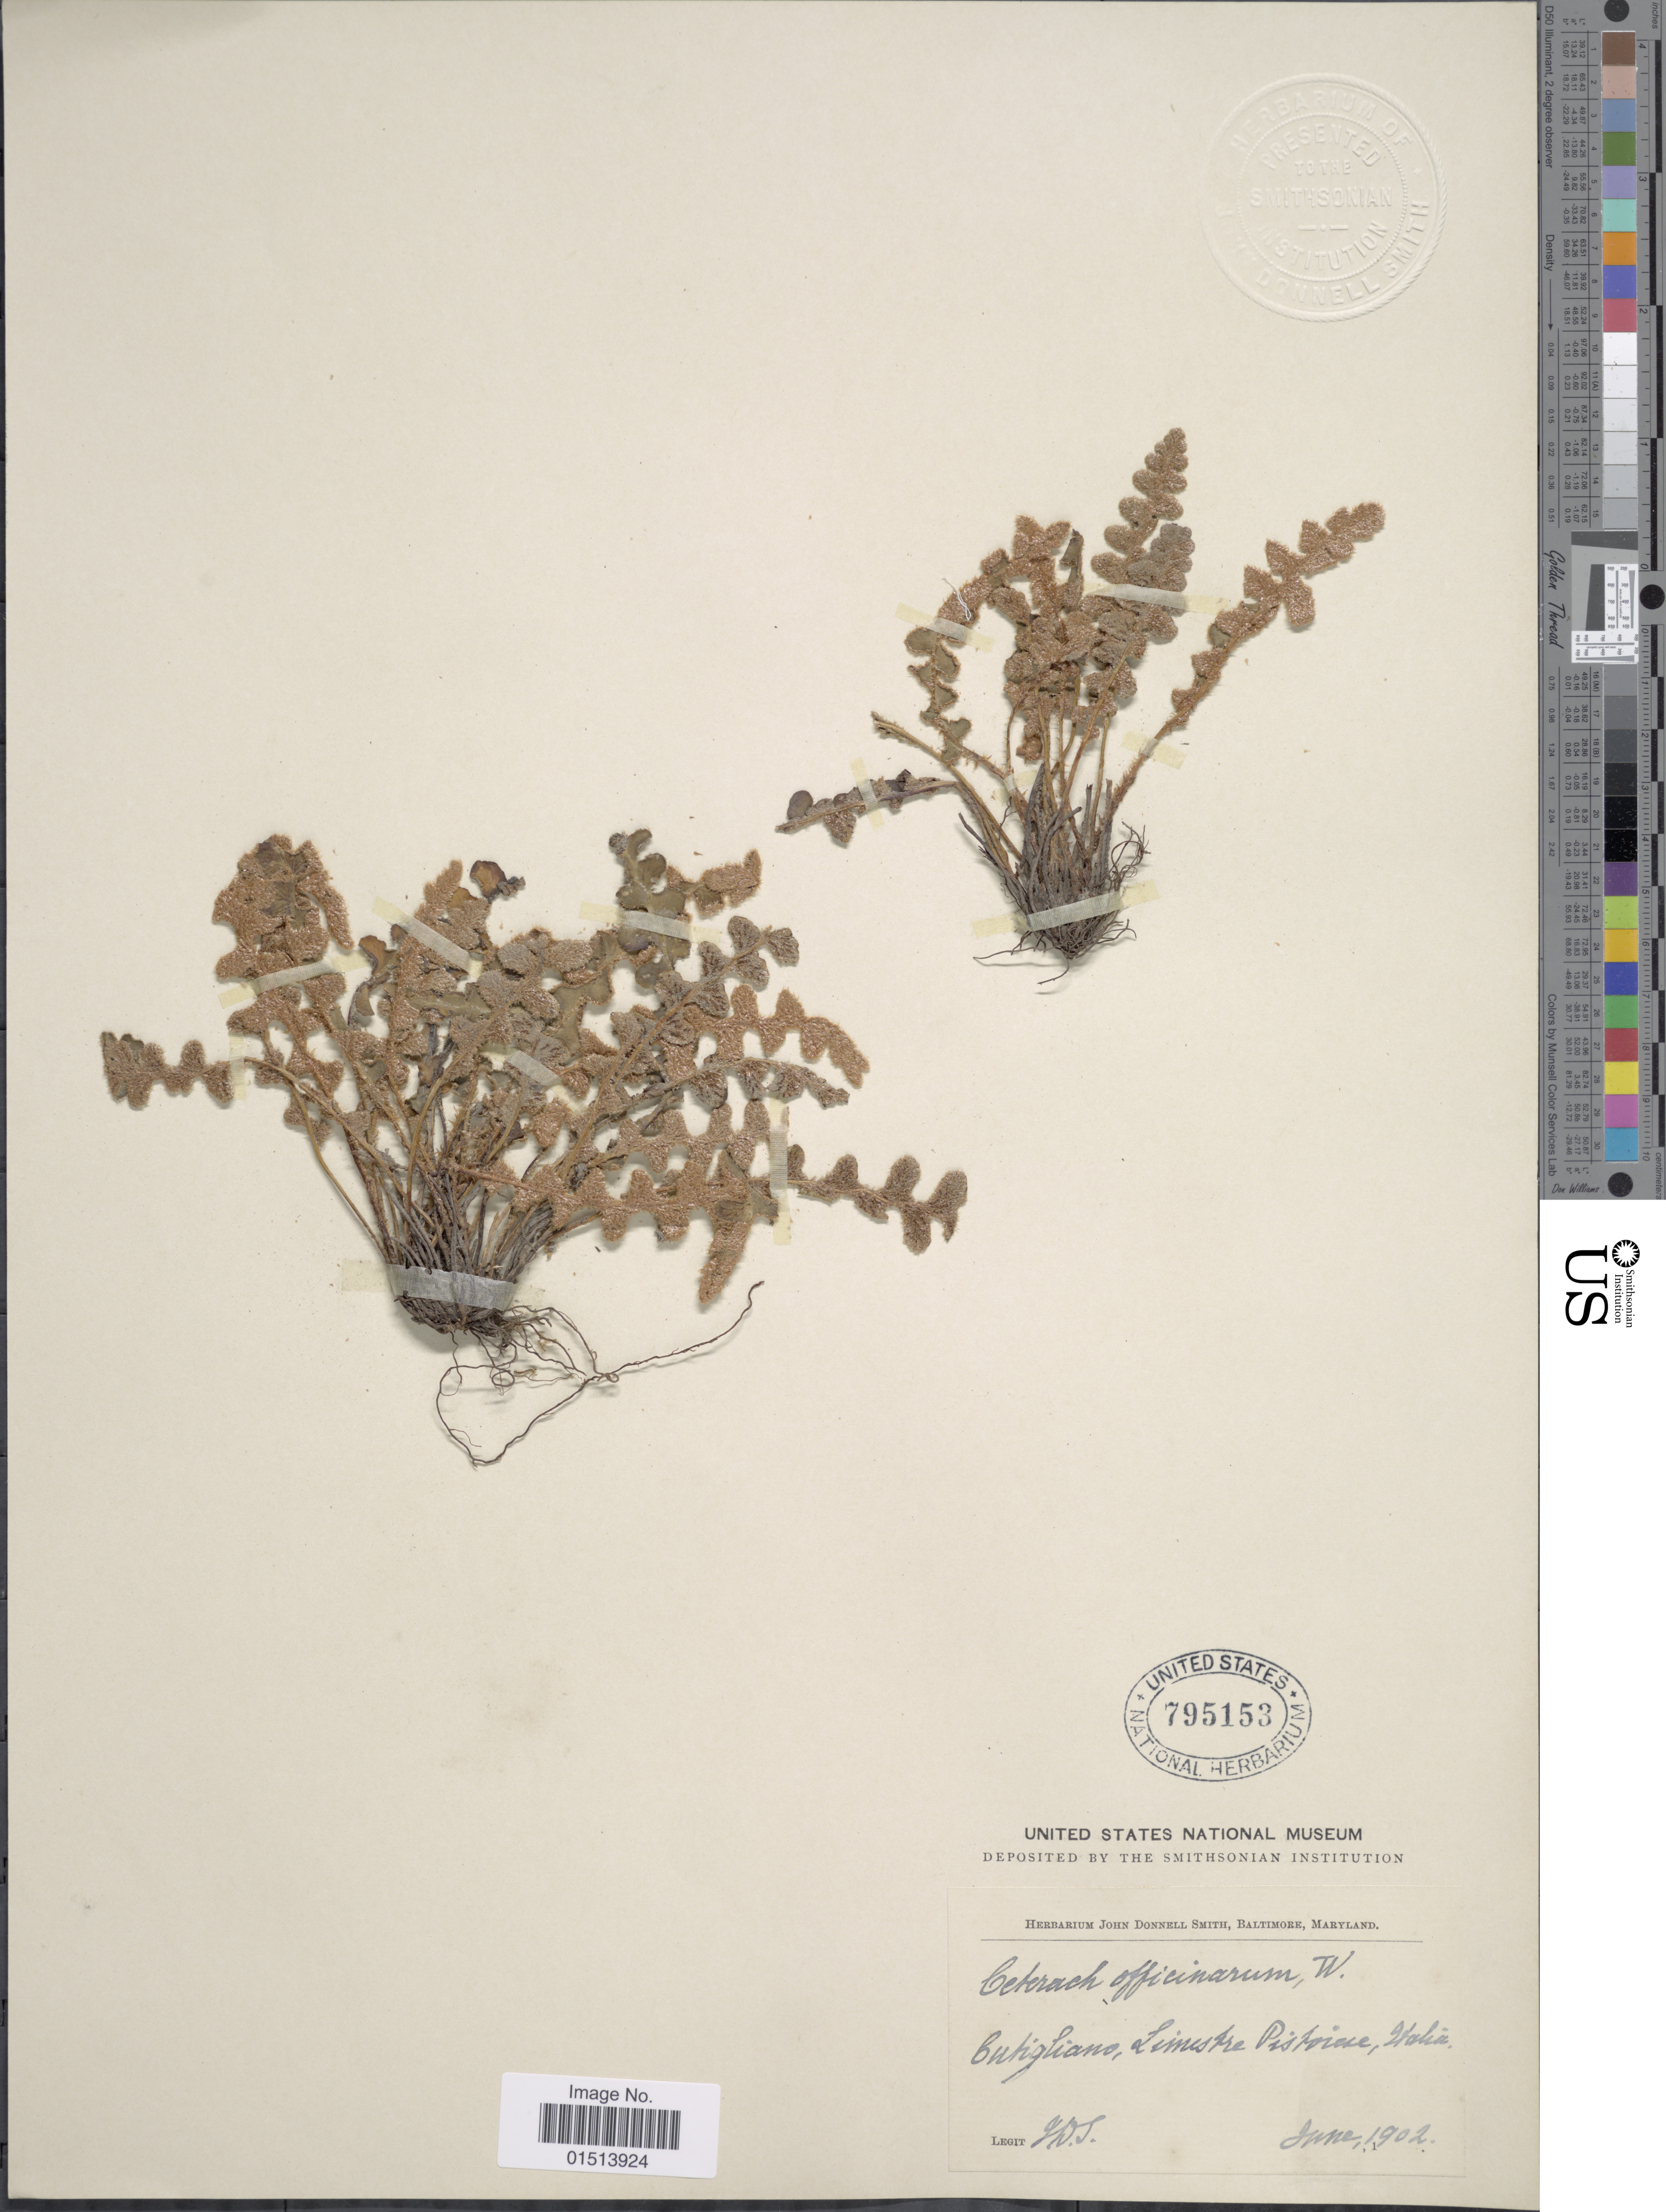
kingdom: Plantae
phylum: Tracheophyta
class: Polypodiopsida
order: Polypodiales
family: Aspleniaceae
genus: Asplenium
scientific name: Asplenium officinarum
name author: DC.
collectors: J. Donnell Smith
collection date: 1902-06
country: Italy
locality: Butighliano, Linusfre Pisforese, Italia [interpreted]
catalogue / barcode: US 795153